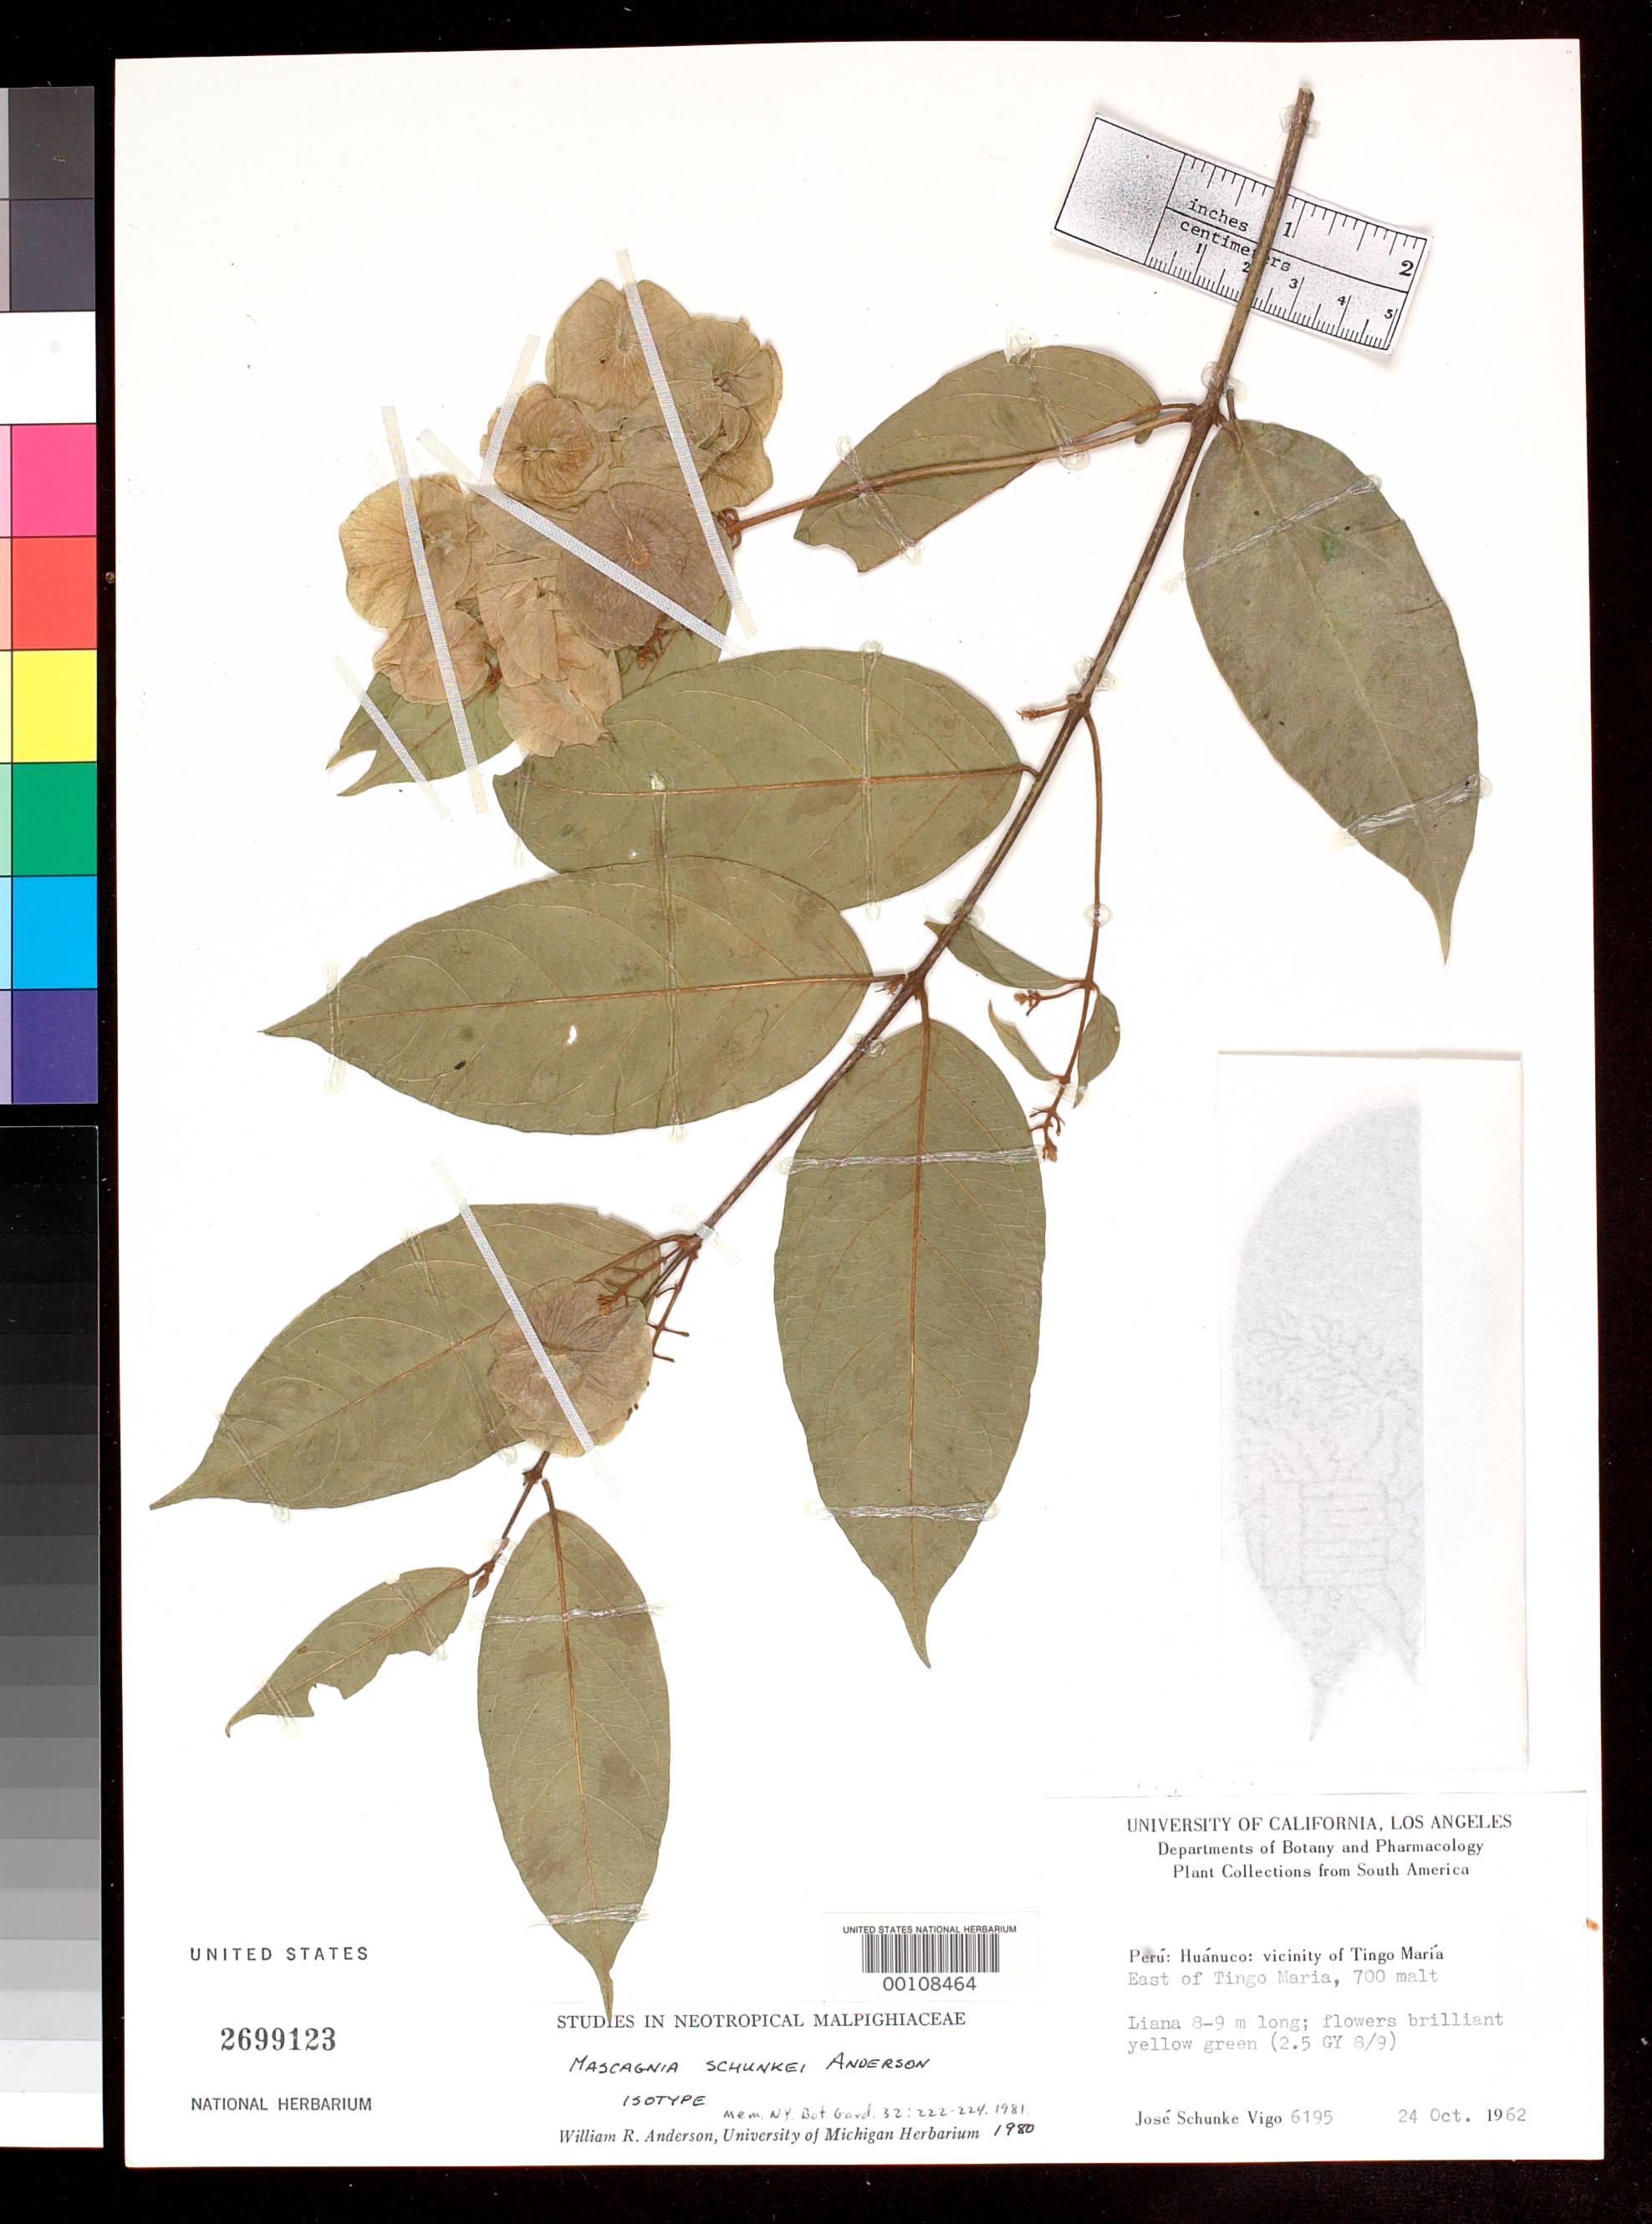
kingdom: Plantae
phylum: Tracheophyta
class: Magnoliopsida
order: Malpighiales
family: Malpighiaceae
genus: Mascagnia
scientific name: Mascagnia schunkei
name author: W.R. Anderson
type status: Isotype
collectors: J. Schunke Vigo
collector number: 6195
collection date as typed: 24 Oct 1962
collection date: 1962-10-24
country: Peru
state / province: Huánuco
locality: vicinity of Tingo María, E of Tingo María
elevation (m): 700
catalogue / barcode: US 2699123